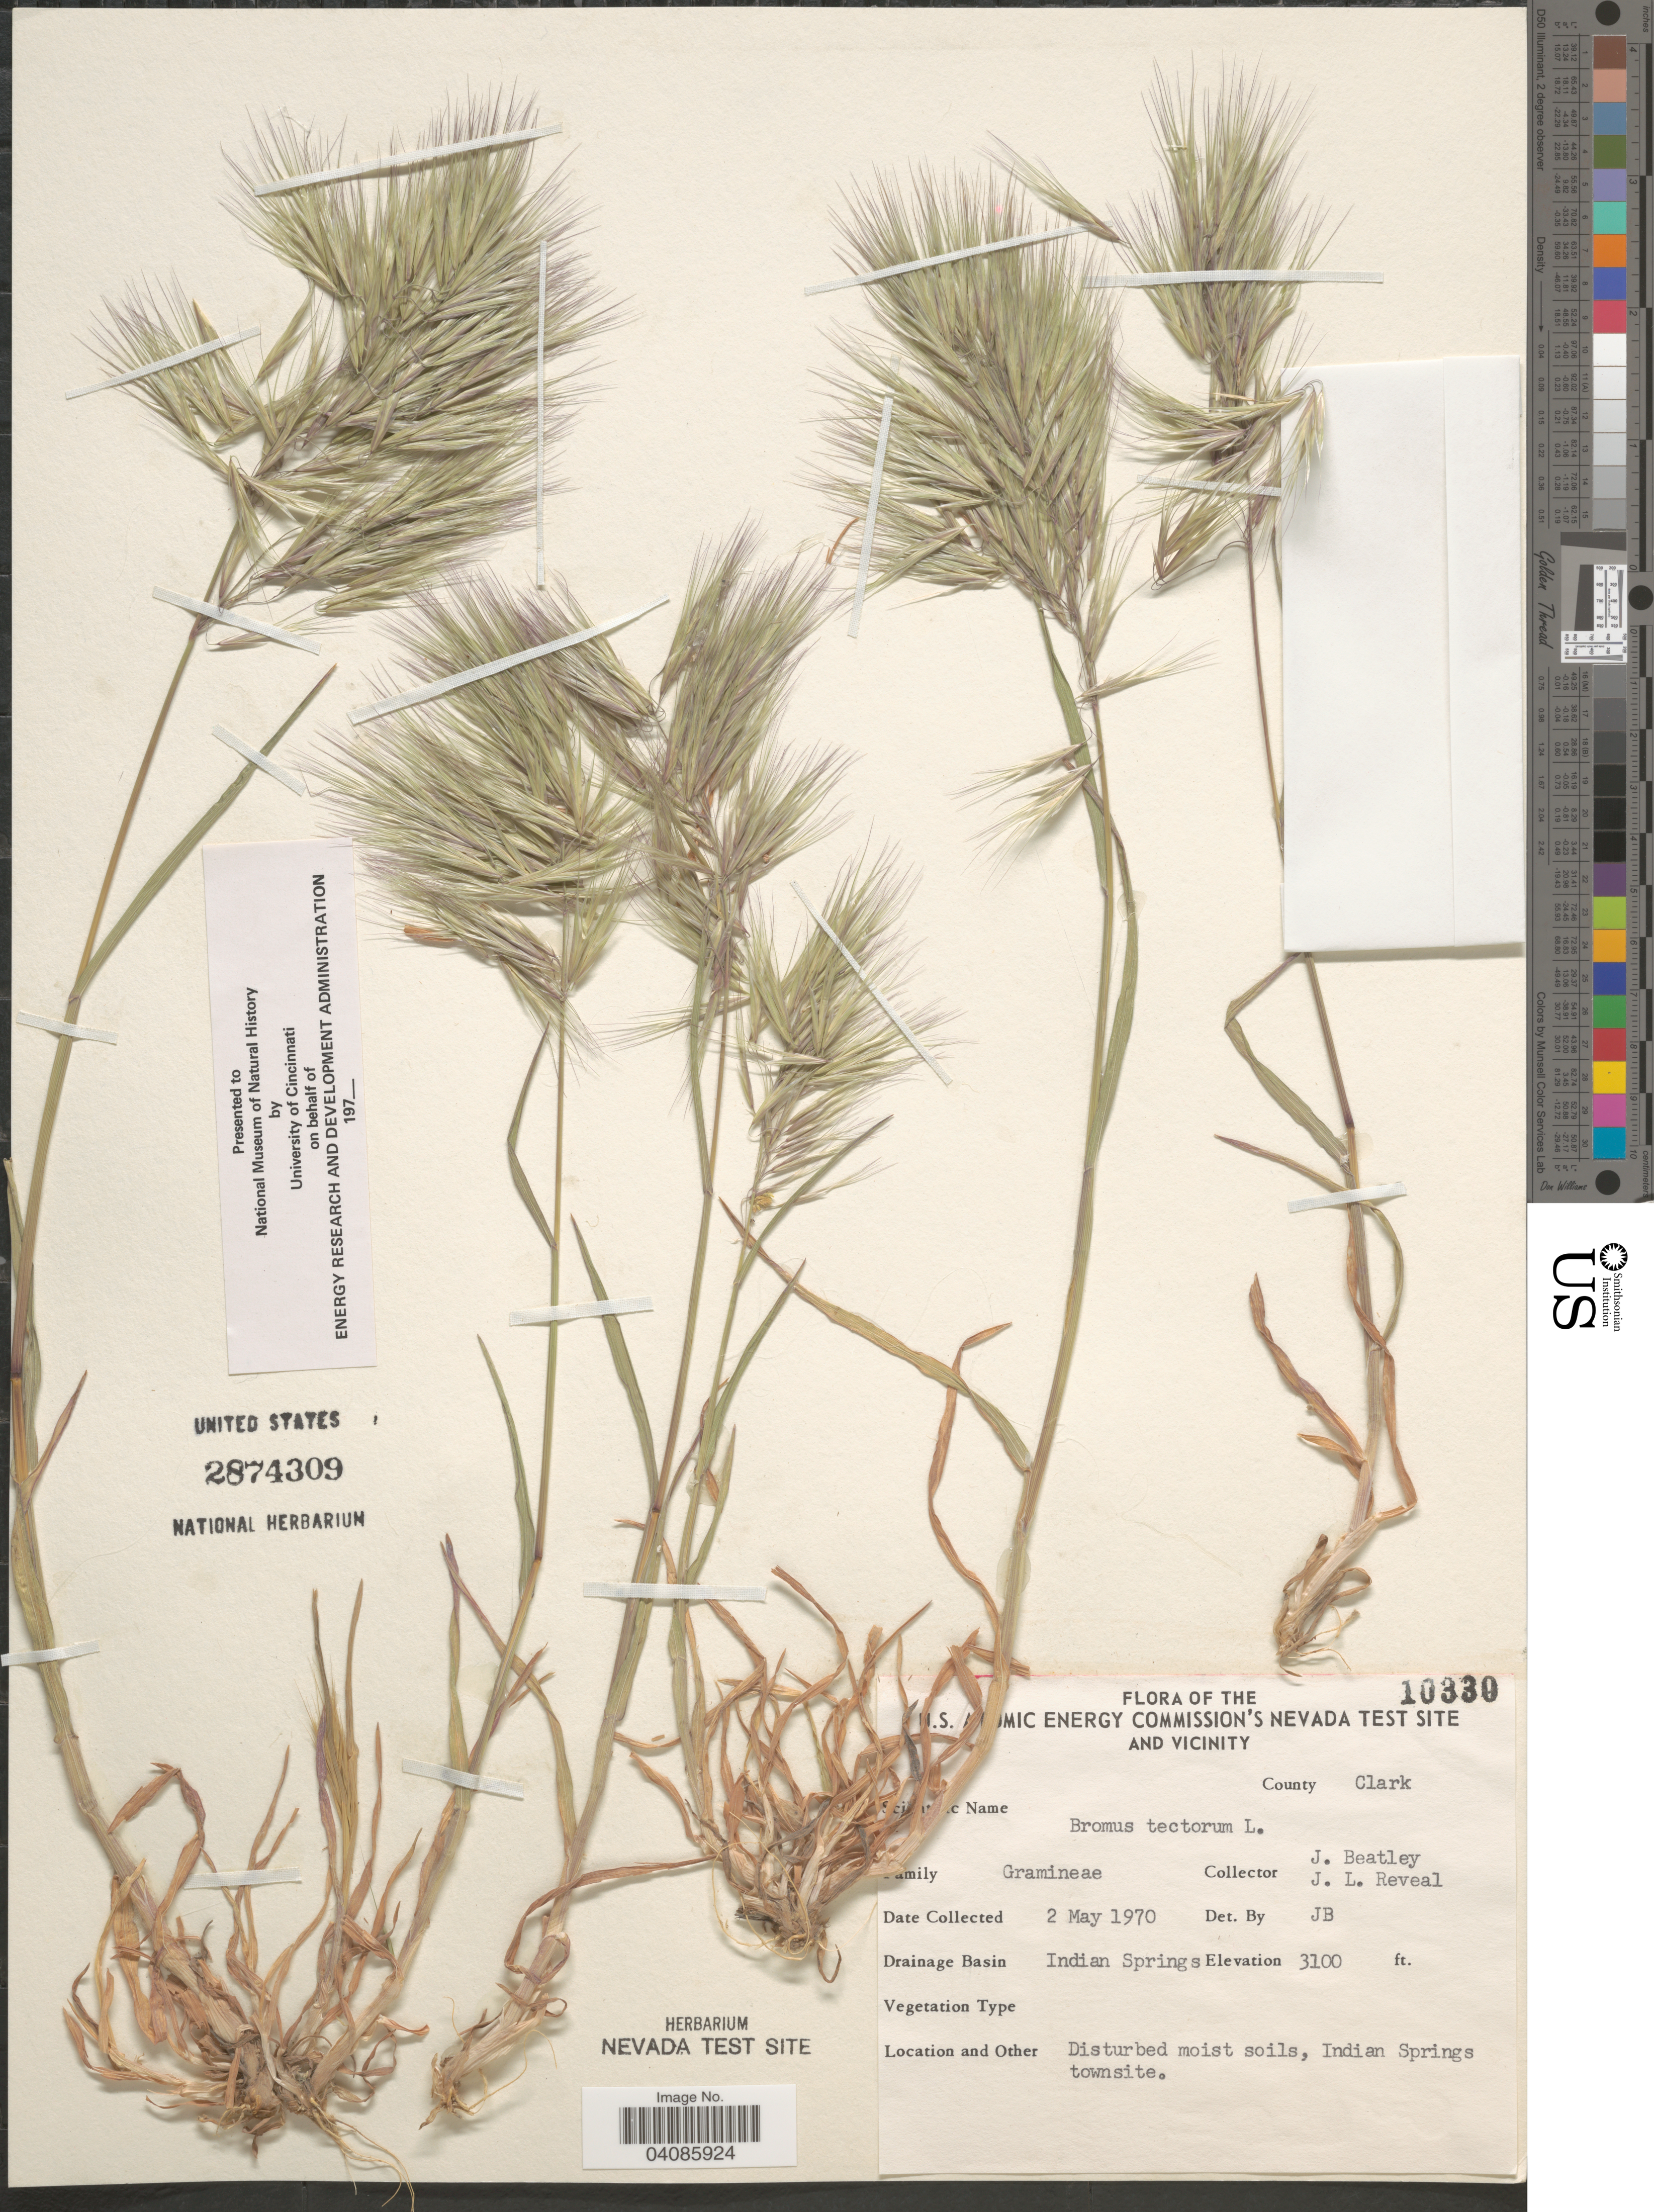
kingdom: Plantae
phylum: Tracheophyta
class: Liliopsida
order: Poales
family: Poaceae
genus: Bromus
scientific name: Bromus tectorum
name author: L.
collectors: J. C. Beatley & J. L. Reveal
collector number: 10330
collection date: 1970-05-02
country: United States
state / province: Nevada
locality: U.S. Atomic Energy Commission's Nevada Test Site and Vicinity. County Clark. Drainage Basin Indian Springs. Indian Springs townsite.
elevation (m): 945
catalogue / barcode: US 2874309